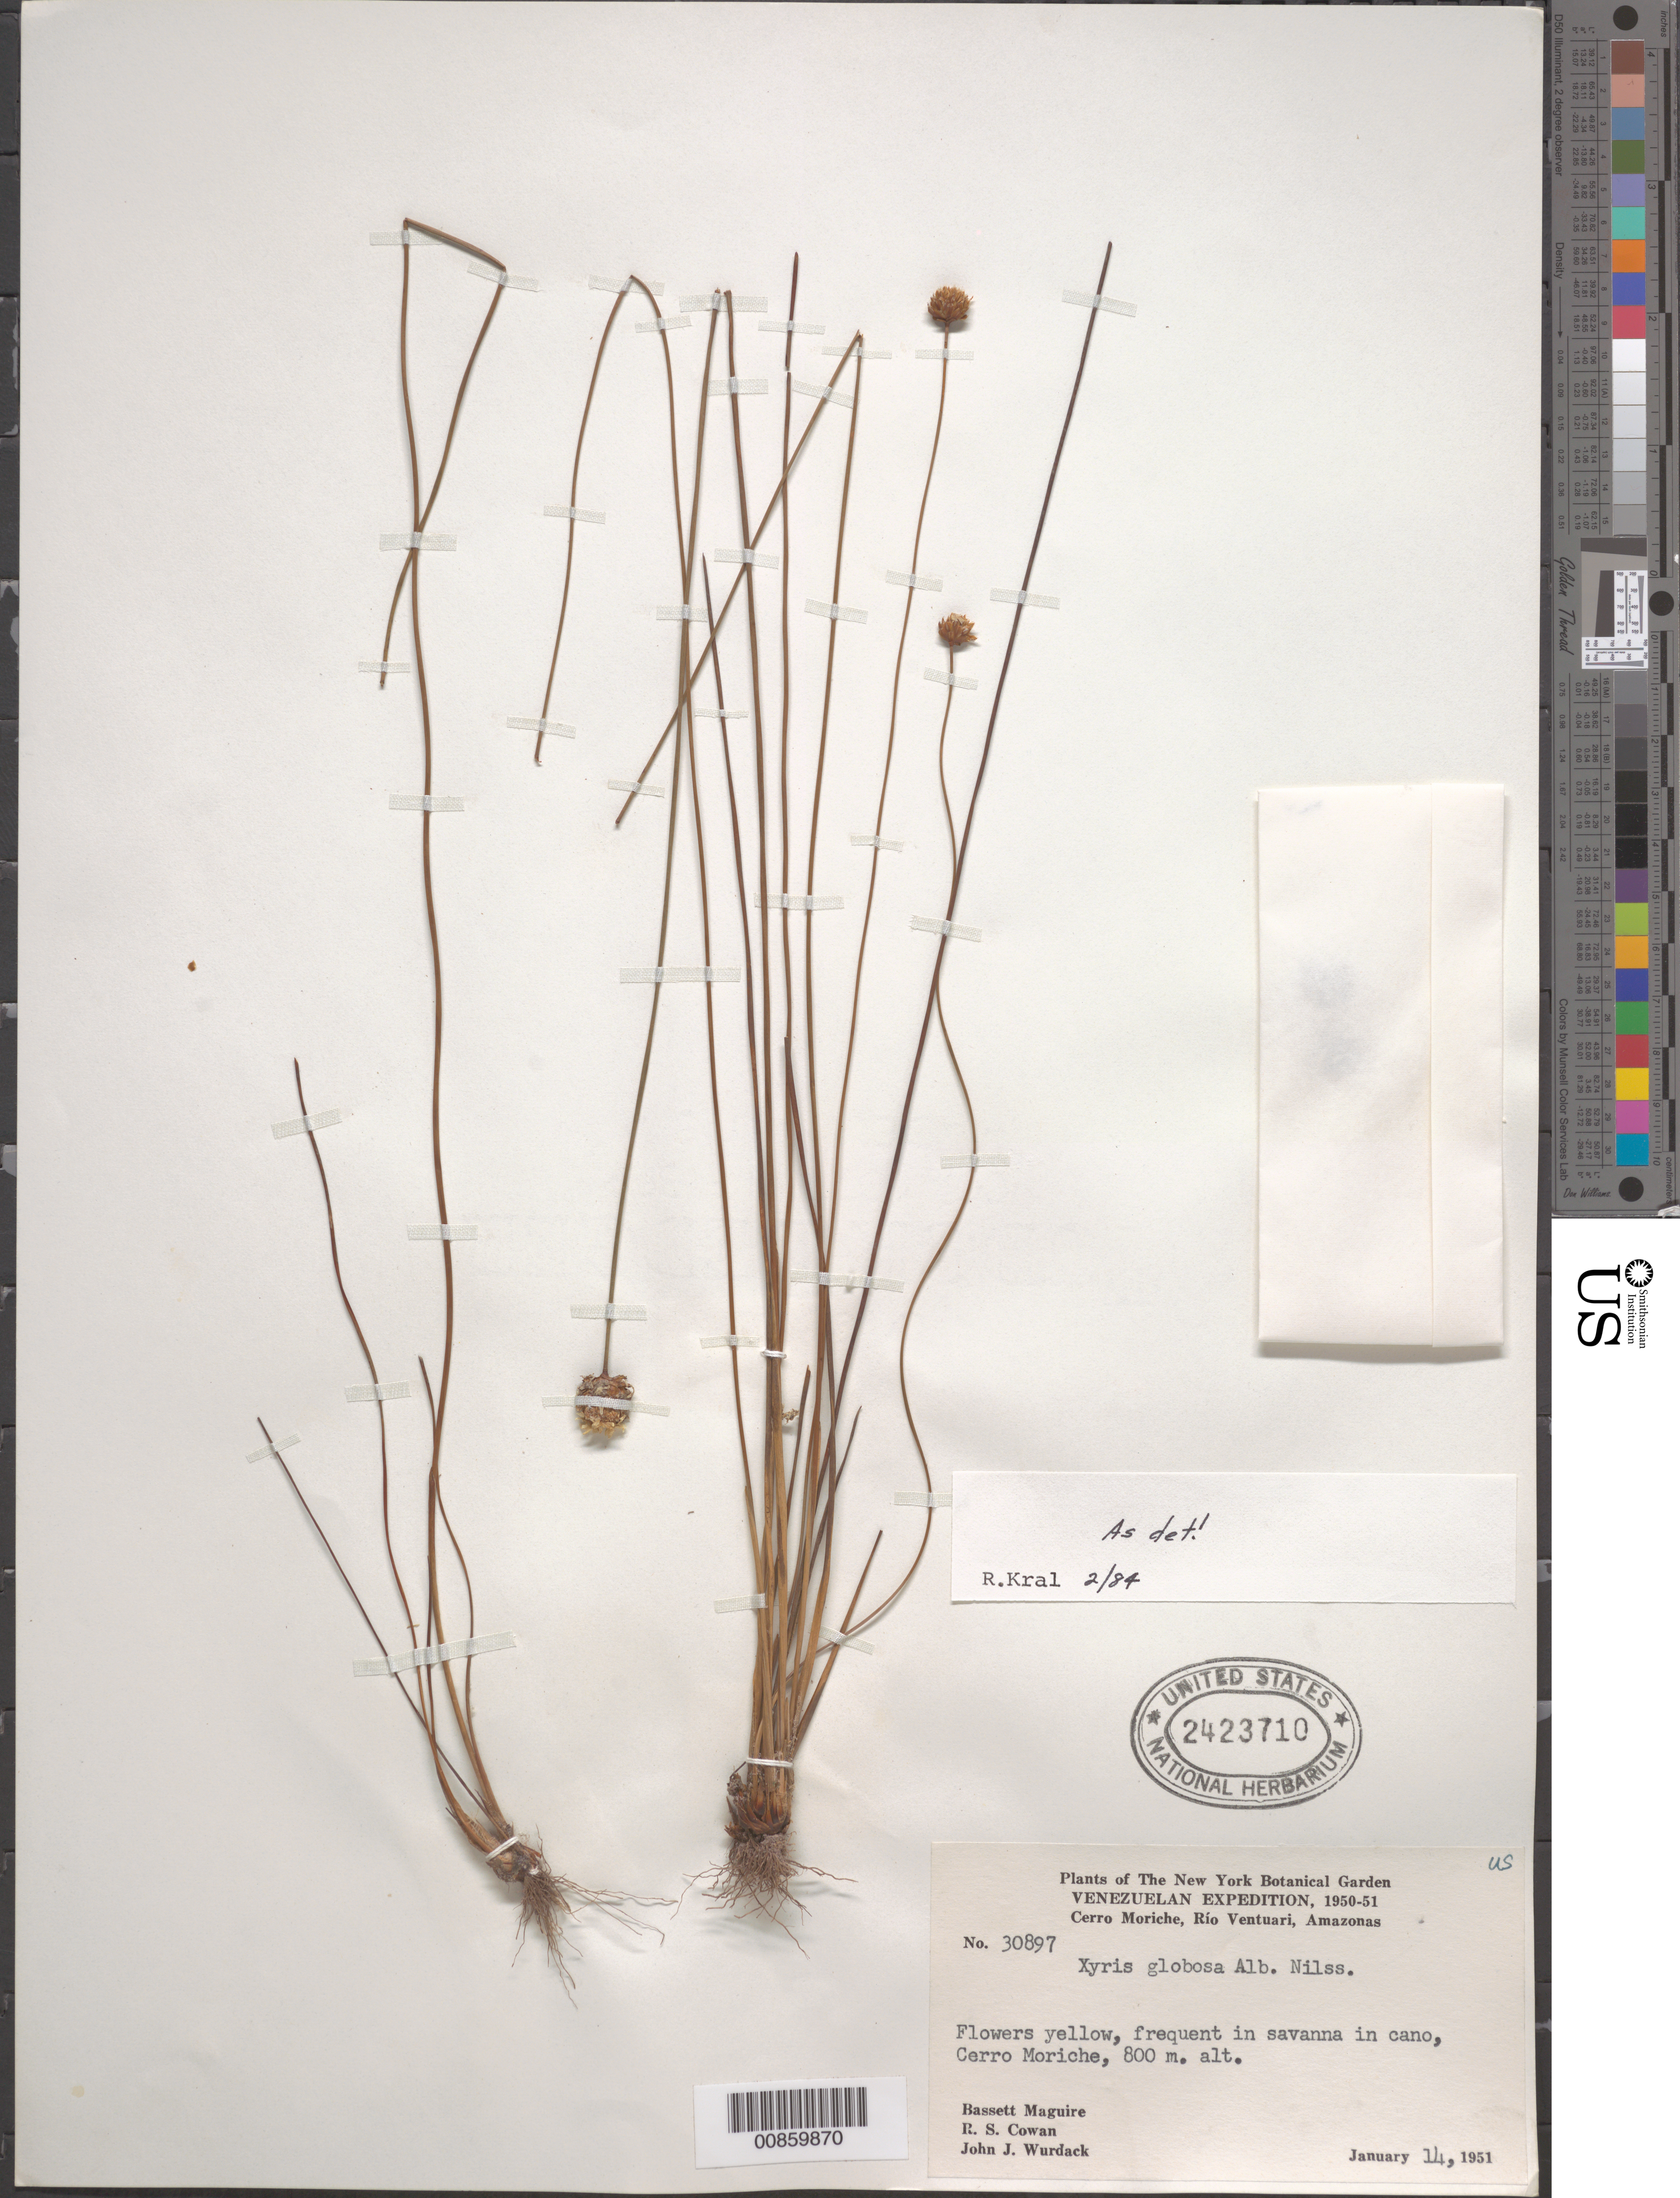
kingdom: Plantae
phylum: Tracheophyta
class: Liliopsida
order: Poales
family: Xyridaceae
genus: Xyris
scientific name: Xyris globosa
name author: Nilsson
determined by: Kral, Robert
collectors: B. Maguire, R. S. Cowan & J. J. Wurdack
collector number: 30897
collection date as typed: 14-Jan-51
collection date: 1951-01-14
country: Venezuela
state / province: Amazonas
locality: Cerro Moriche, Río Ventuari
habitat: Savanna in caño.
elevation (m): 800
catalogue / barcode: US 2423710